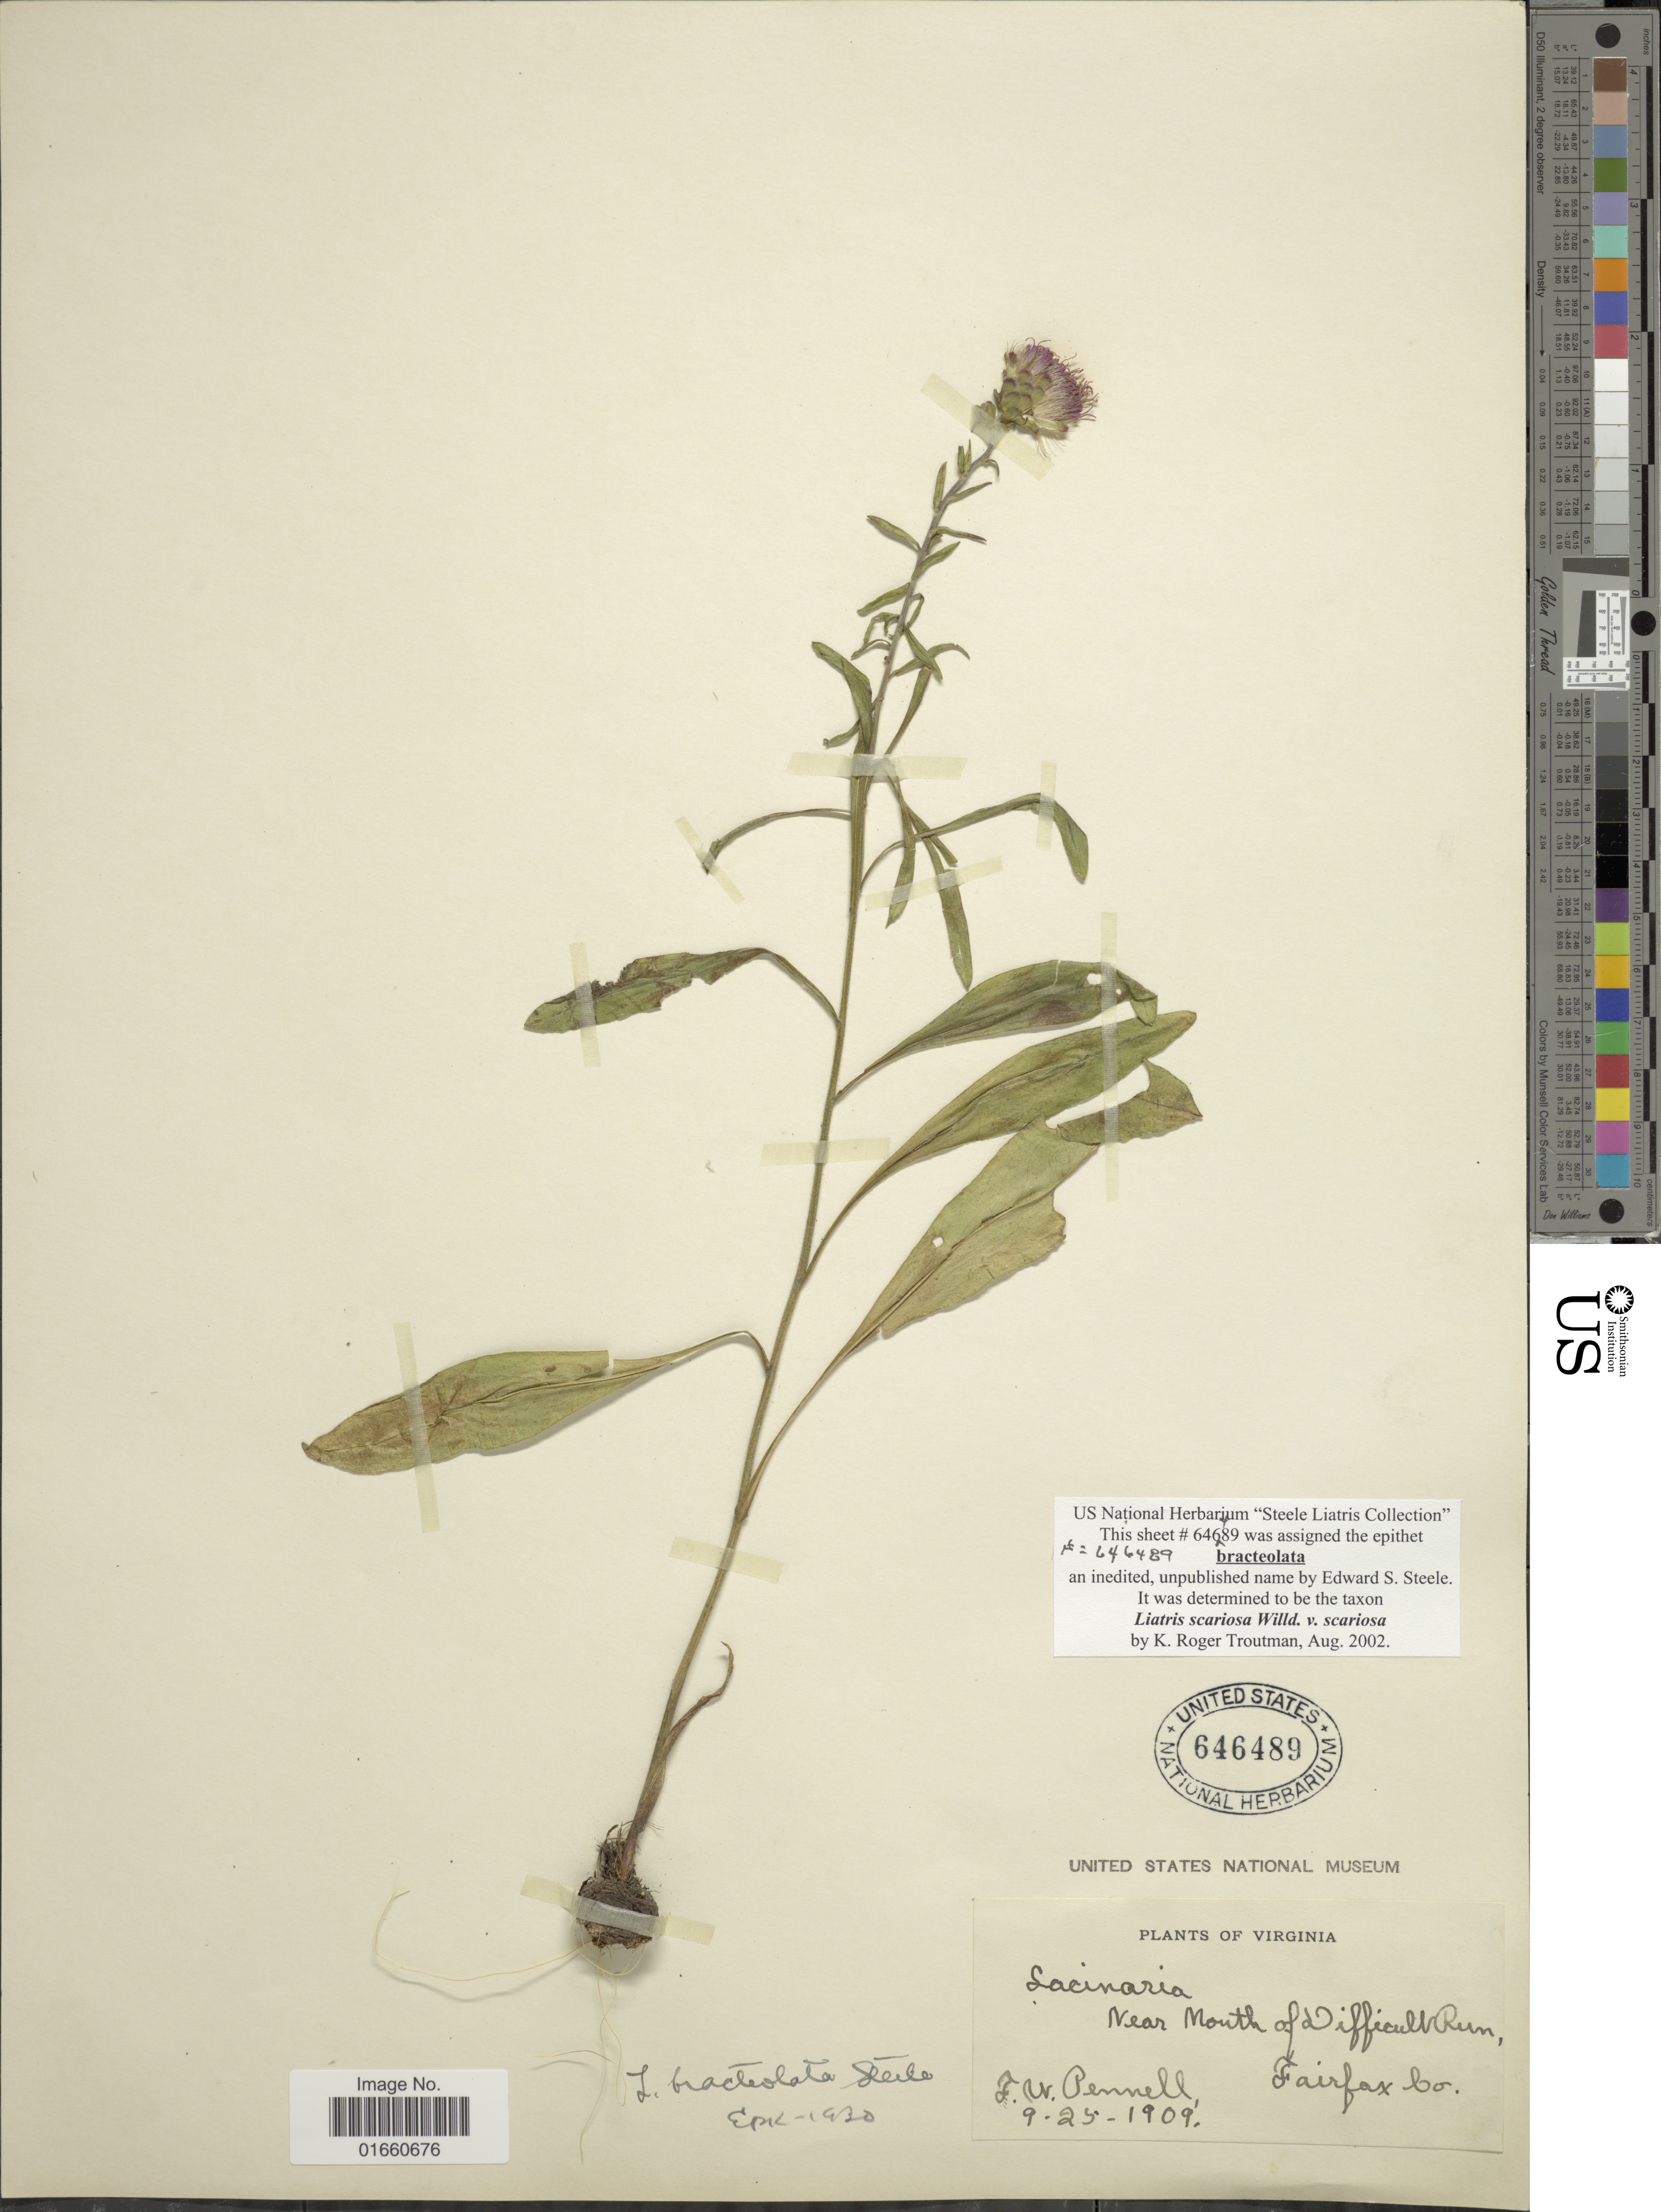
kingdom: Plantae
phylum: Tracheophyta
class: Magnoliopsida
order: Asterales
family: Asteraceae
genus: Liatris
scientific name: Liatris scariosa var. scariosa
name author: Willd.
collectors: F. W. Pennell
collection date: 1909-09-25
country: United States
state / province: Virginia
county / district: Fairfax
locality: Near Mouth of Difficult Run, Fairfax Co.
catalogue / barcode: US 646489